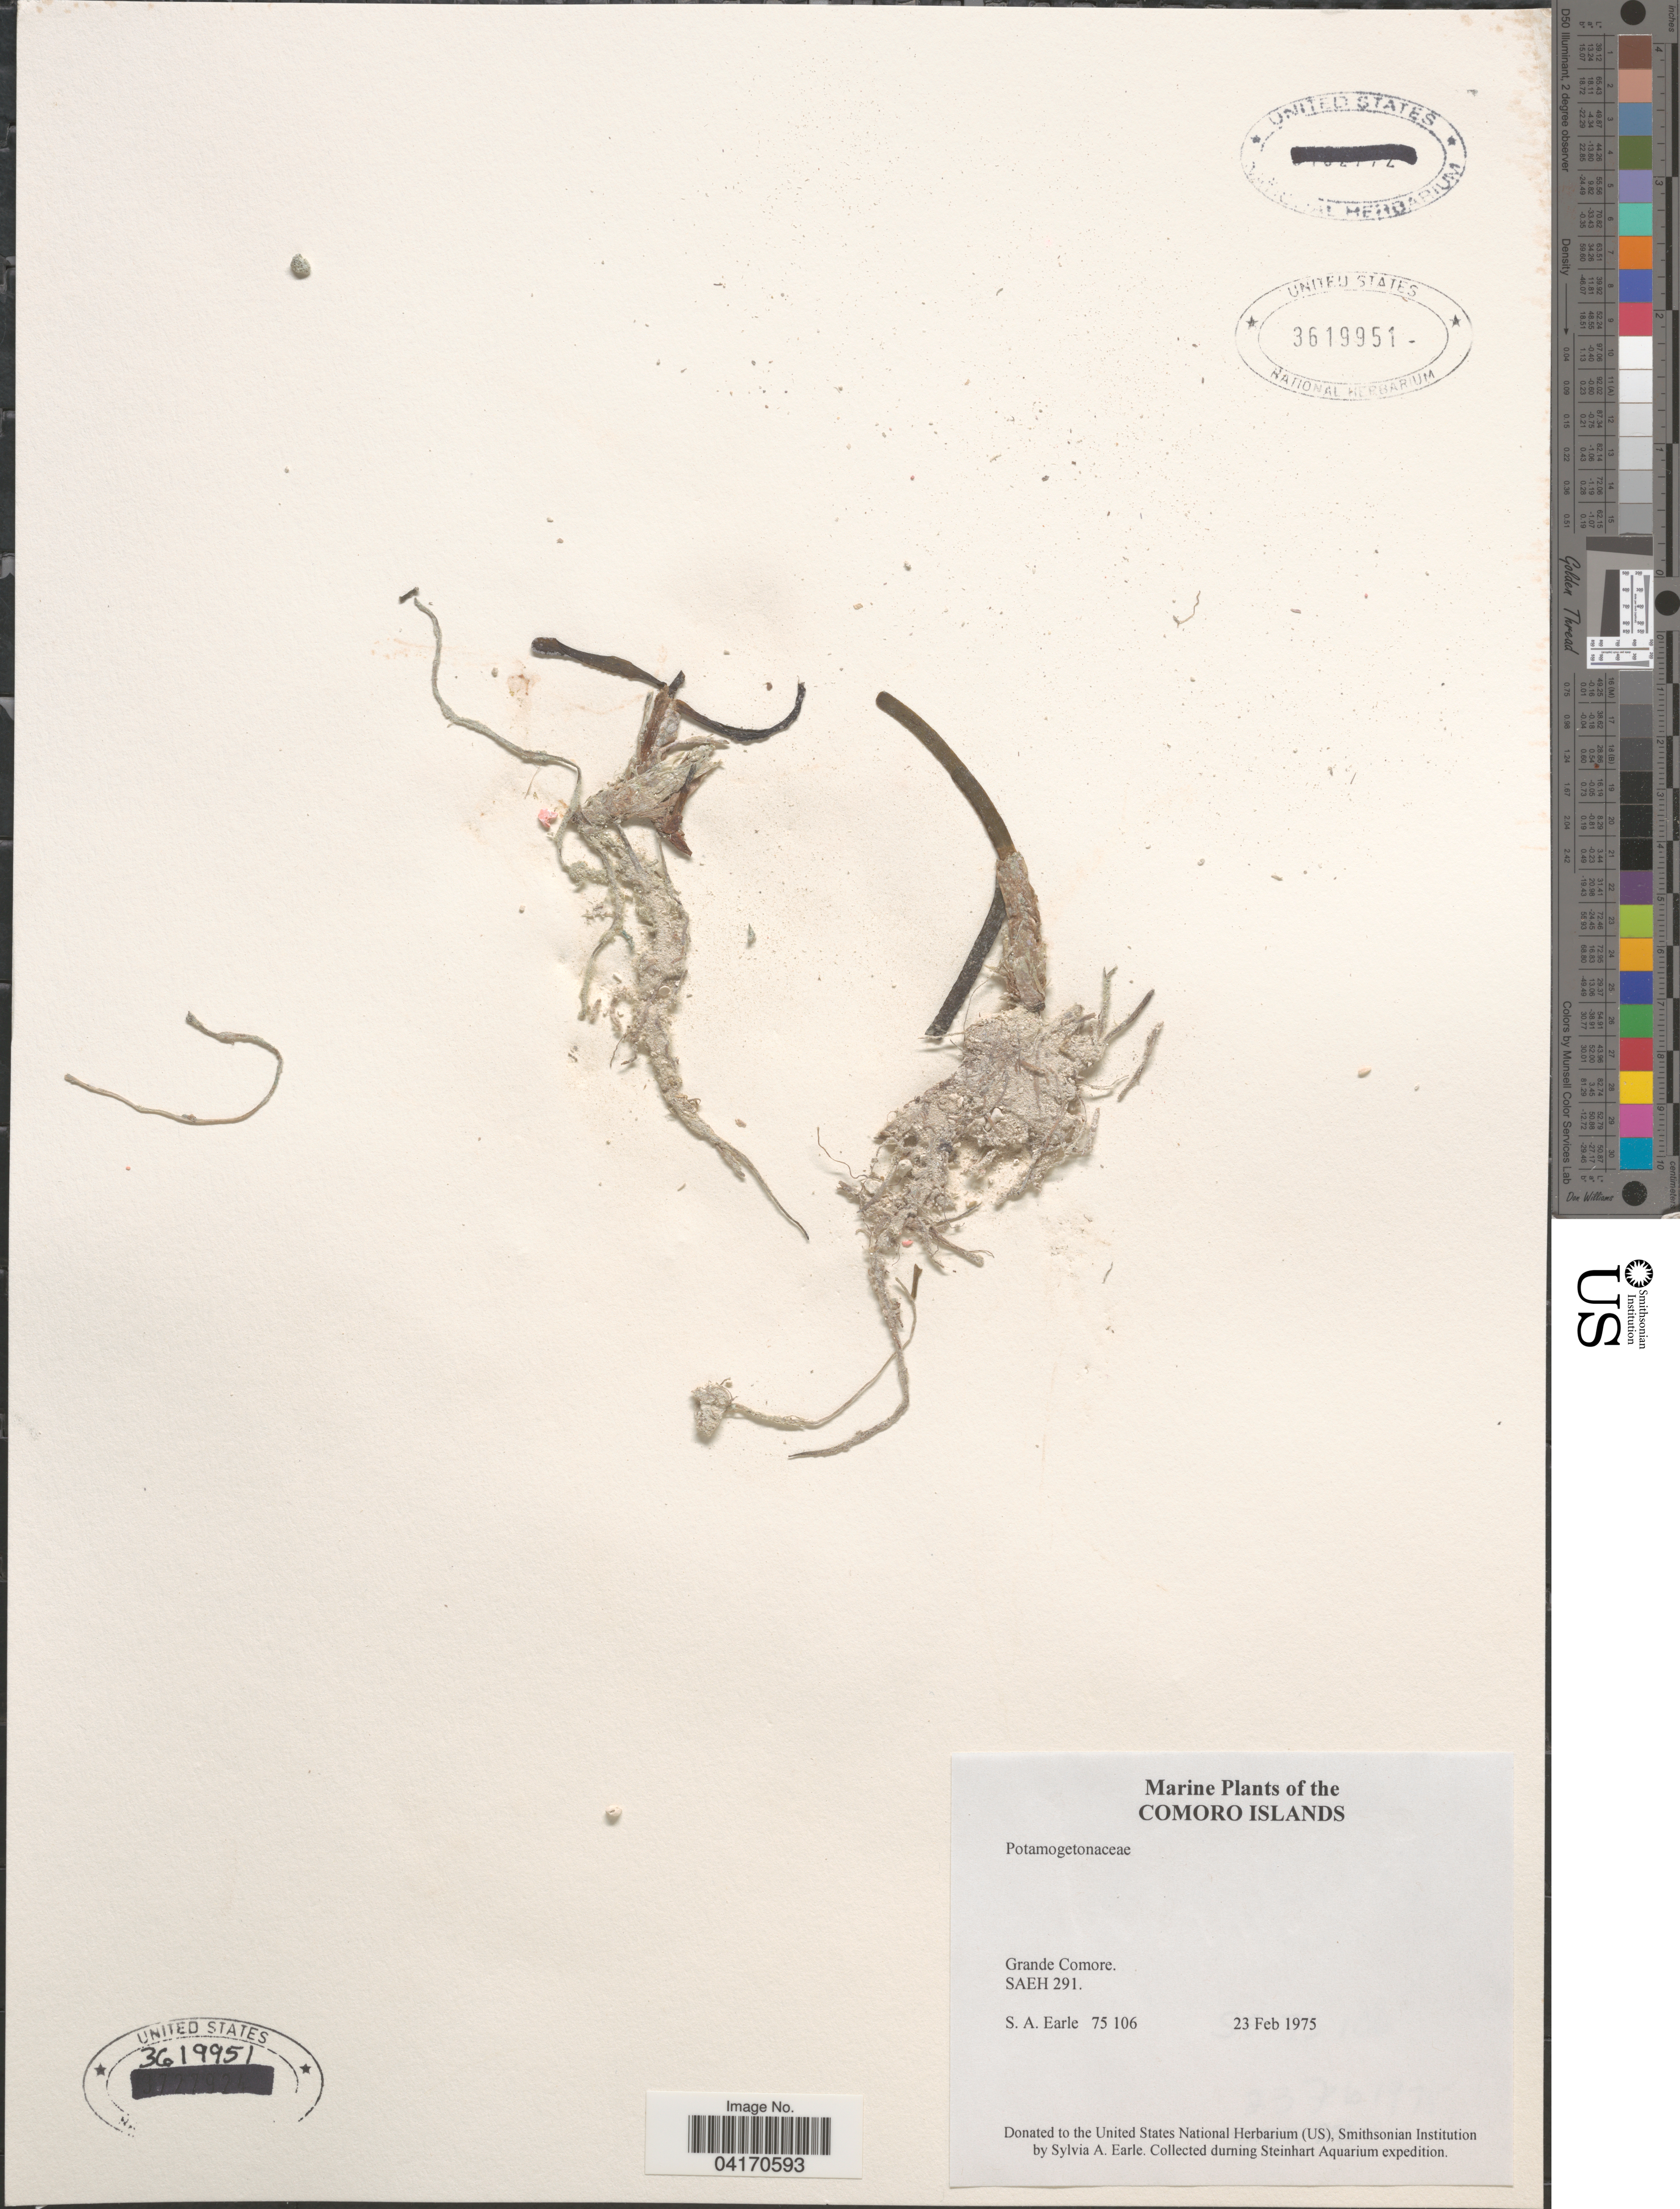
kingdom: Plantae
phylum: Tracheophyta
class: Liliopsida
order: Alismatales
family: Potamogetonaceae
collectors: S. A. Earle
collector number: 75106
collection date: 1975-02-23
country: Comoros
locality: Comoro Islands. Grande Comore. SAEH 291.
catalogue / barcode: US 3619951